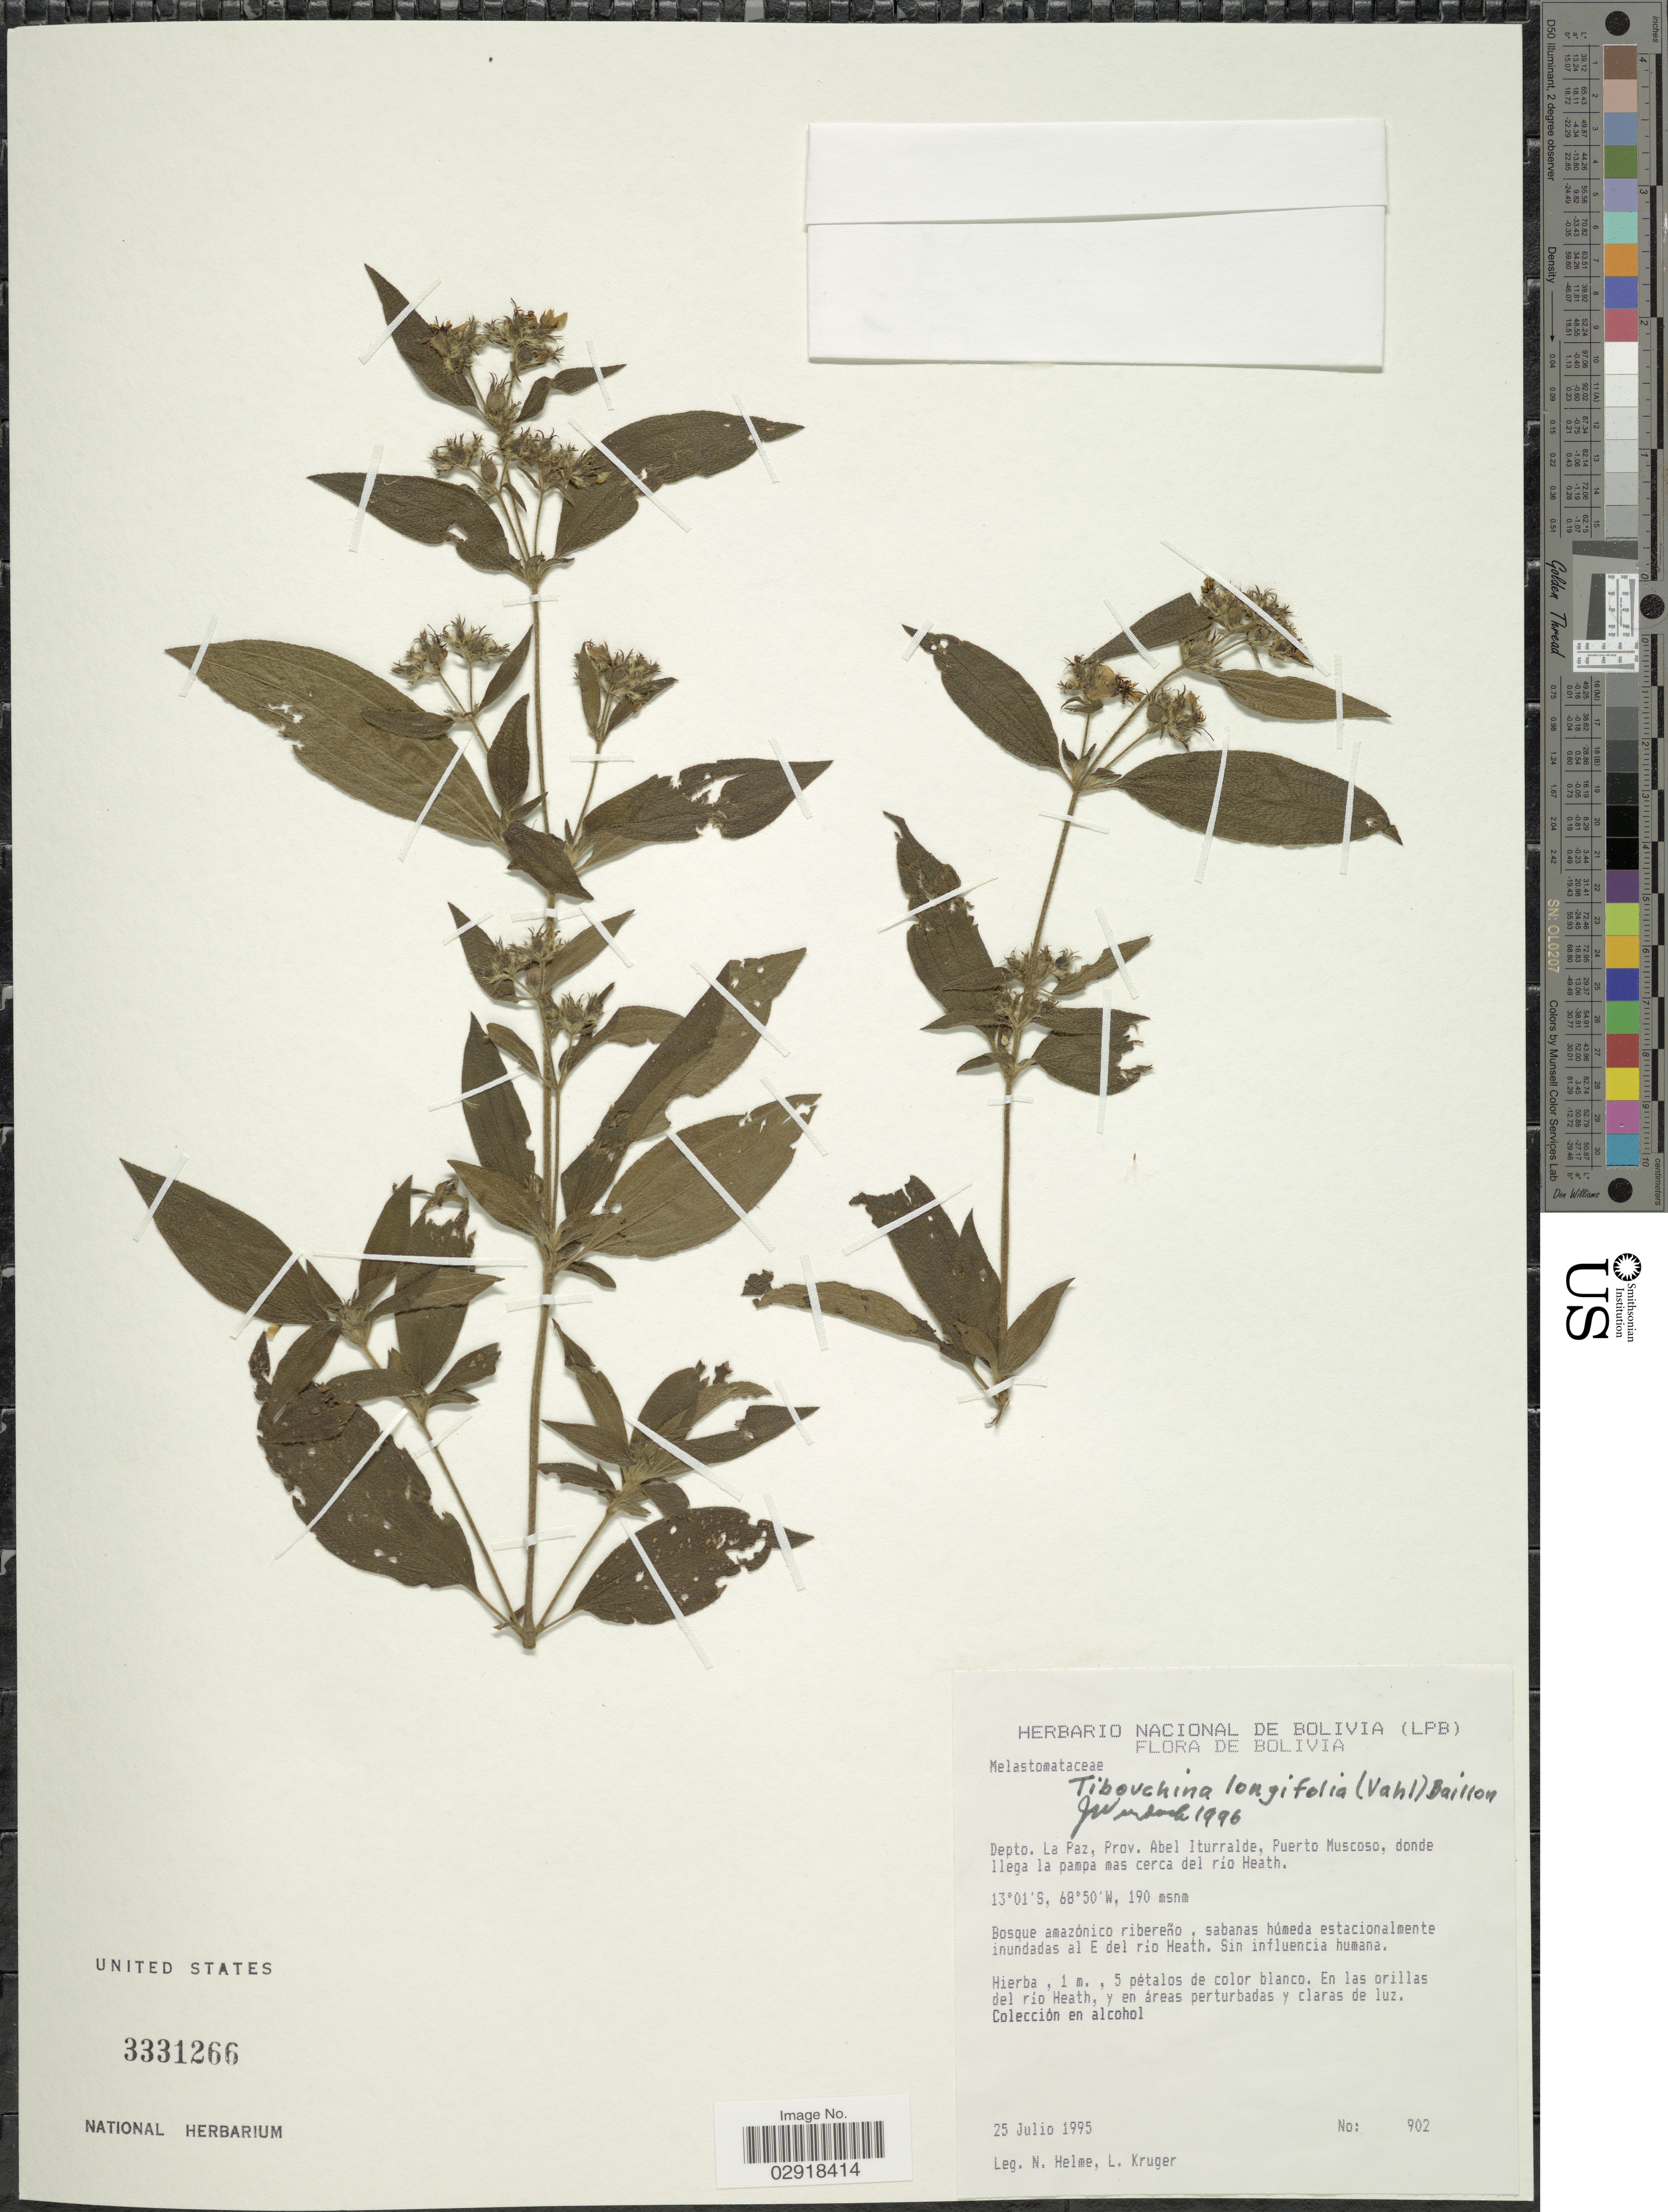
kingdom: Plantae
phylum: Tracheophyta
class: Magnoliopsida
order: Myrtales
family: Melastomataceae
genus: Chaetogastra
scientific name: Chaetogastra longifolia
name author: (Vahl) DC.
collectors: N. Helme & L. Kruger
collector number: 902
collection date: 1995-07-25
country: Bolivia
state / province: La Paz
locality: Depto. La Paz, Prov. Abel Iturralde, Puerto Muscoso, donde ilega la pampa mas cerca del río Heath.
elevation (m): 190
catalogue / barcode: US 3331266